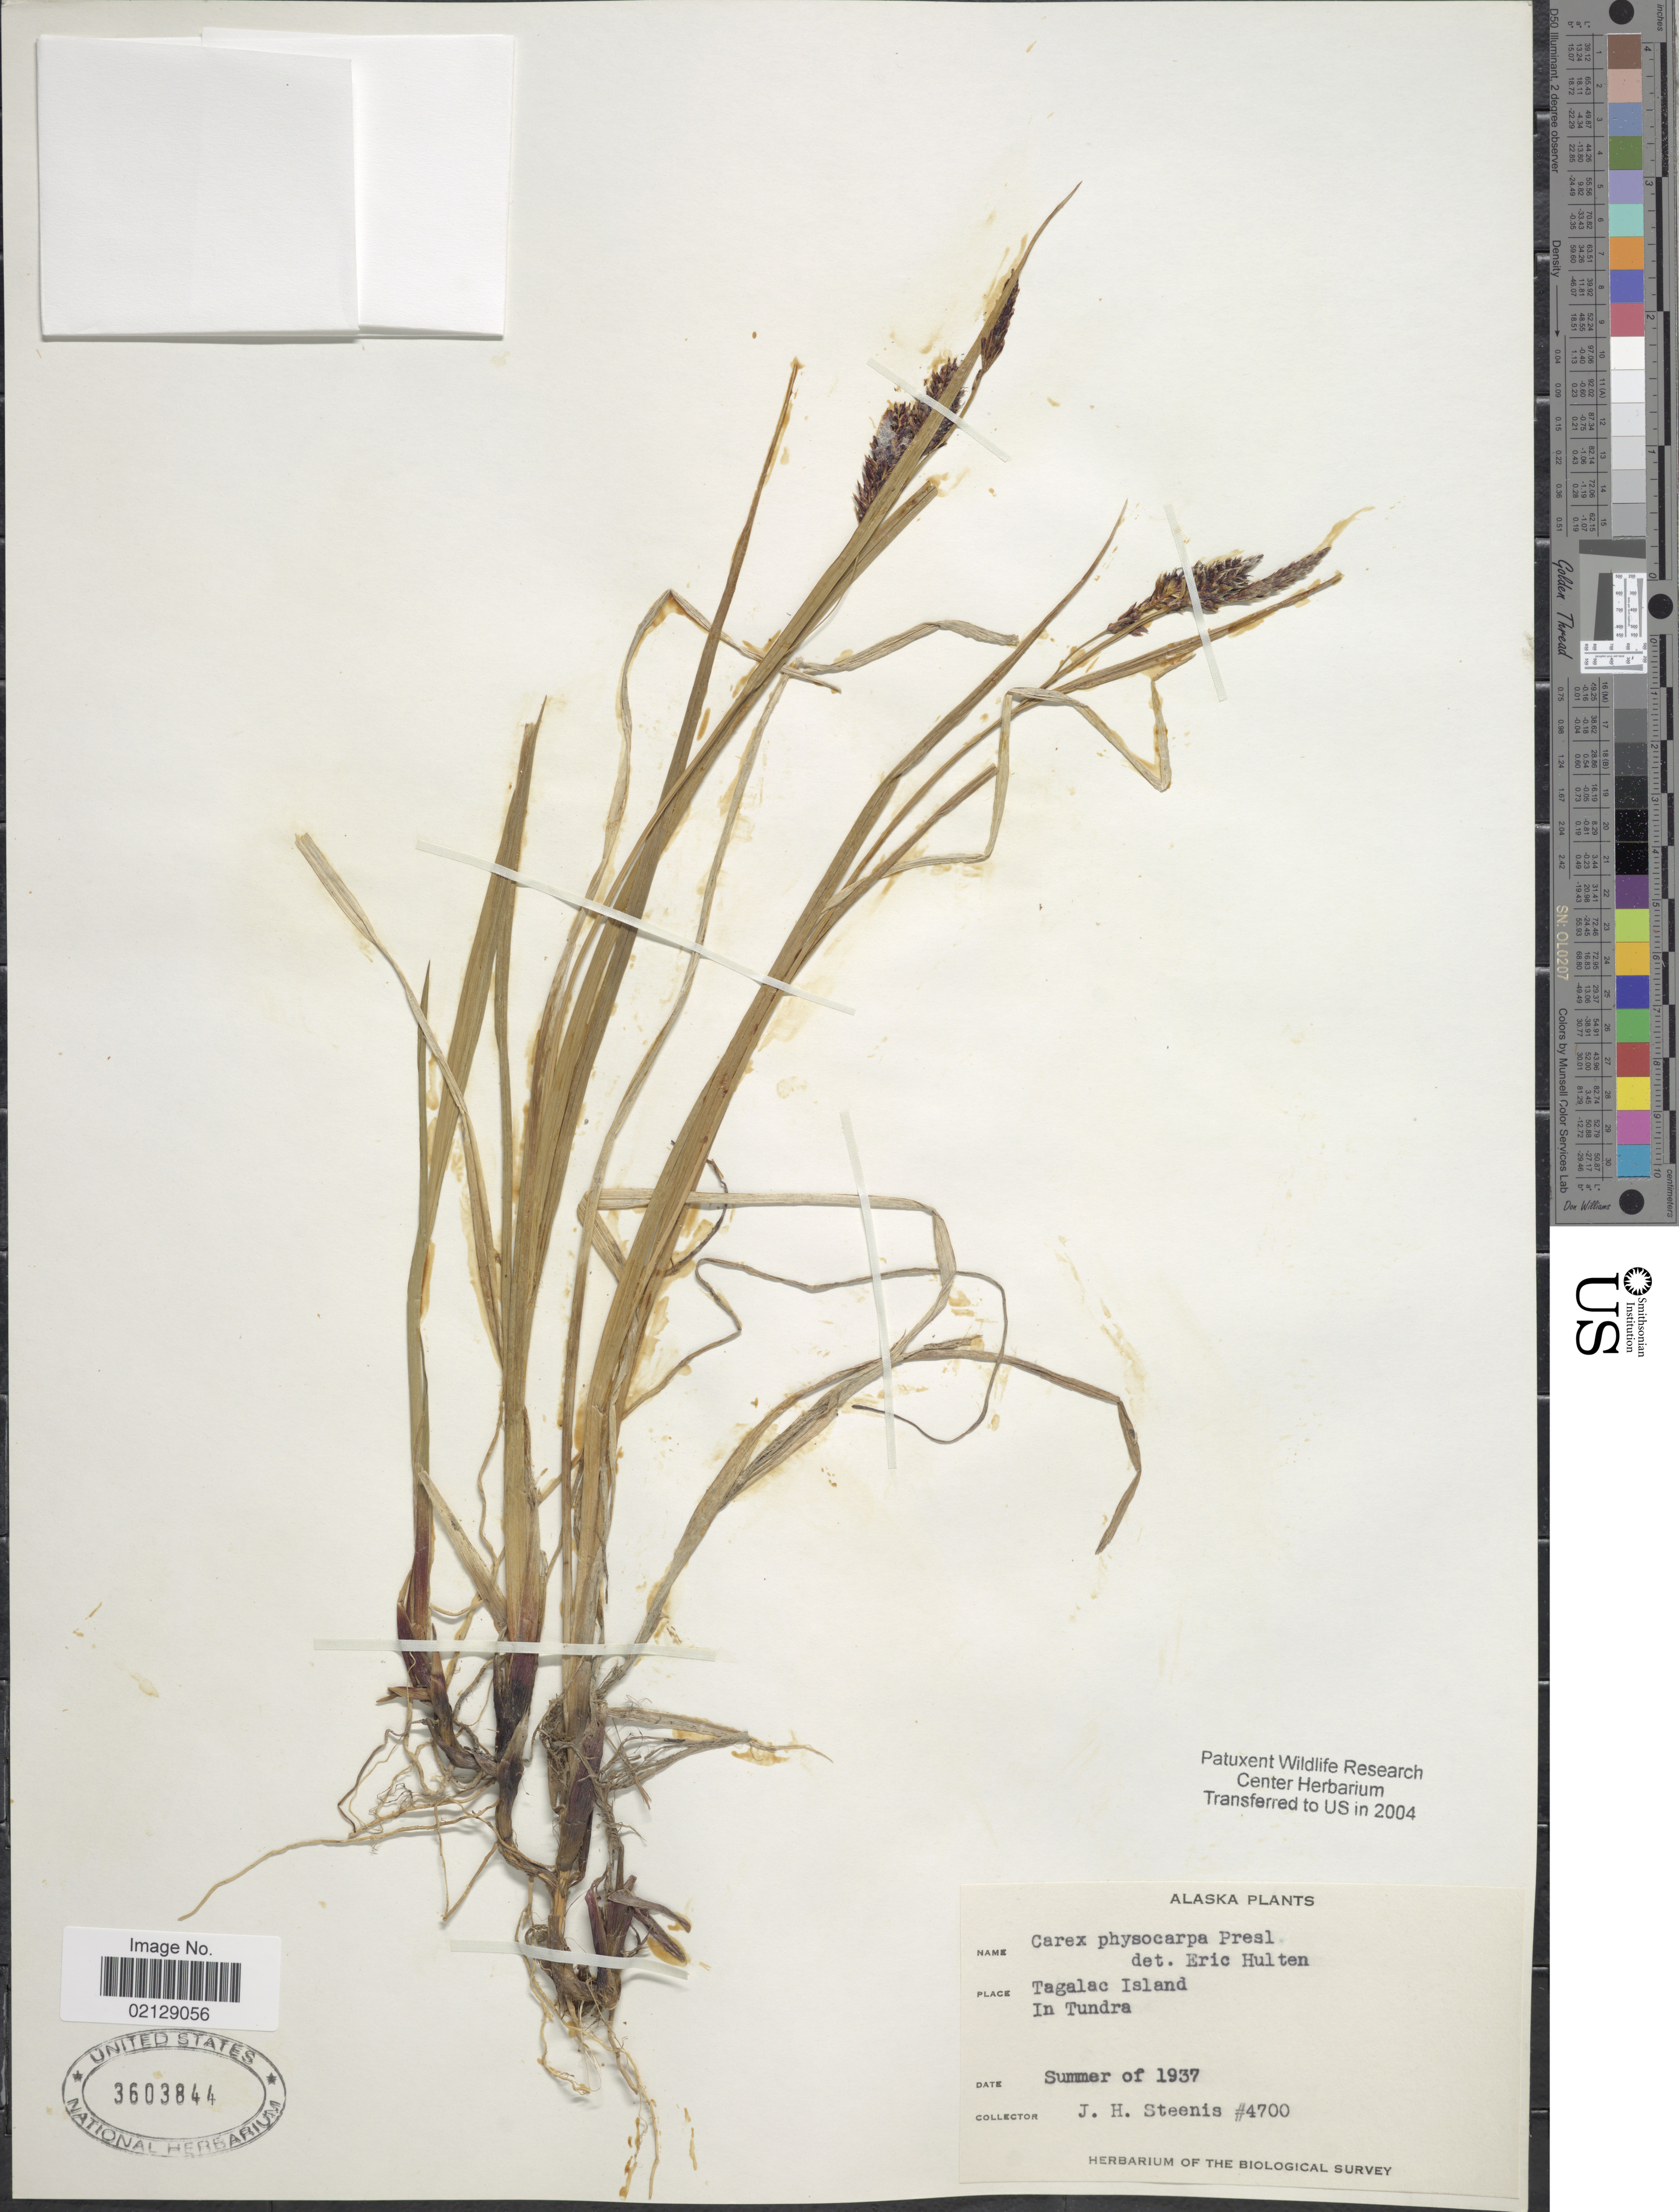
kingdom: Plantae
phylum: Tracheophyta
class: Liliopsida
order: Poales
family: Cyperaceae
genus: Carex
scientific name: Carex saxatilis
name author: L.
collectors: J. H. Steenis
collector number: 4700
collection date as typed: Summer of 1937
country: United States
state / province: Alaska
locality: Tagalac Island, In tundra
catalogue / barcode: US 3603844